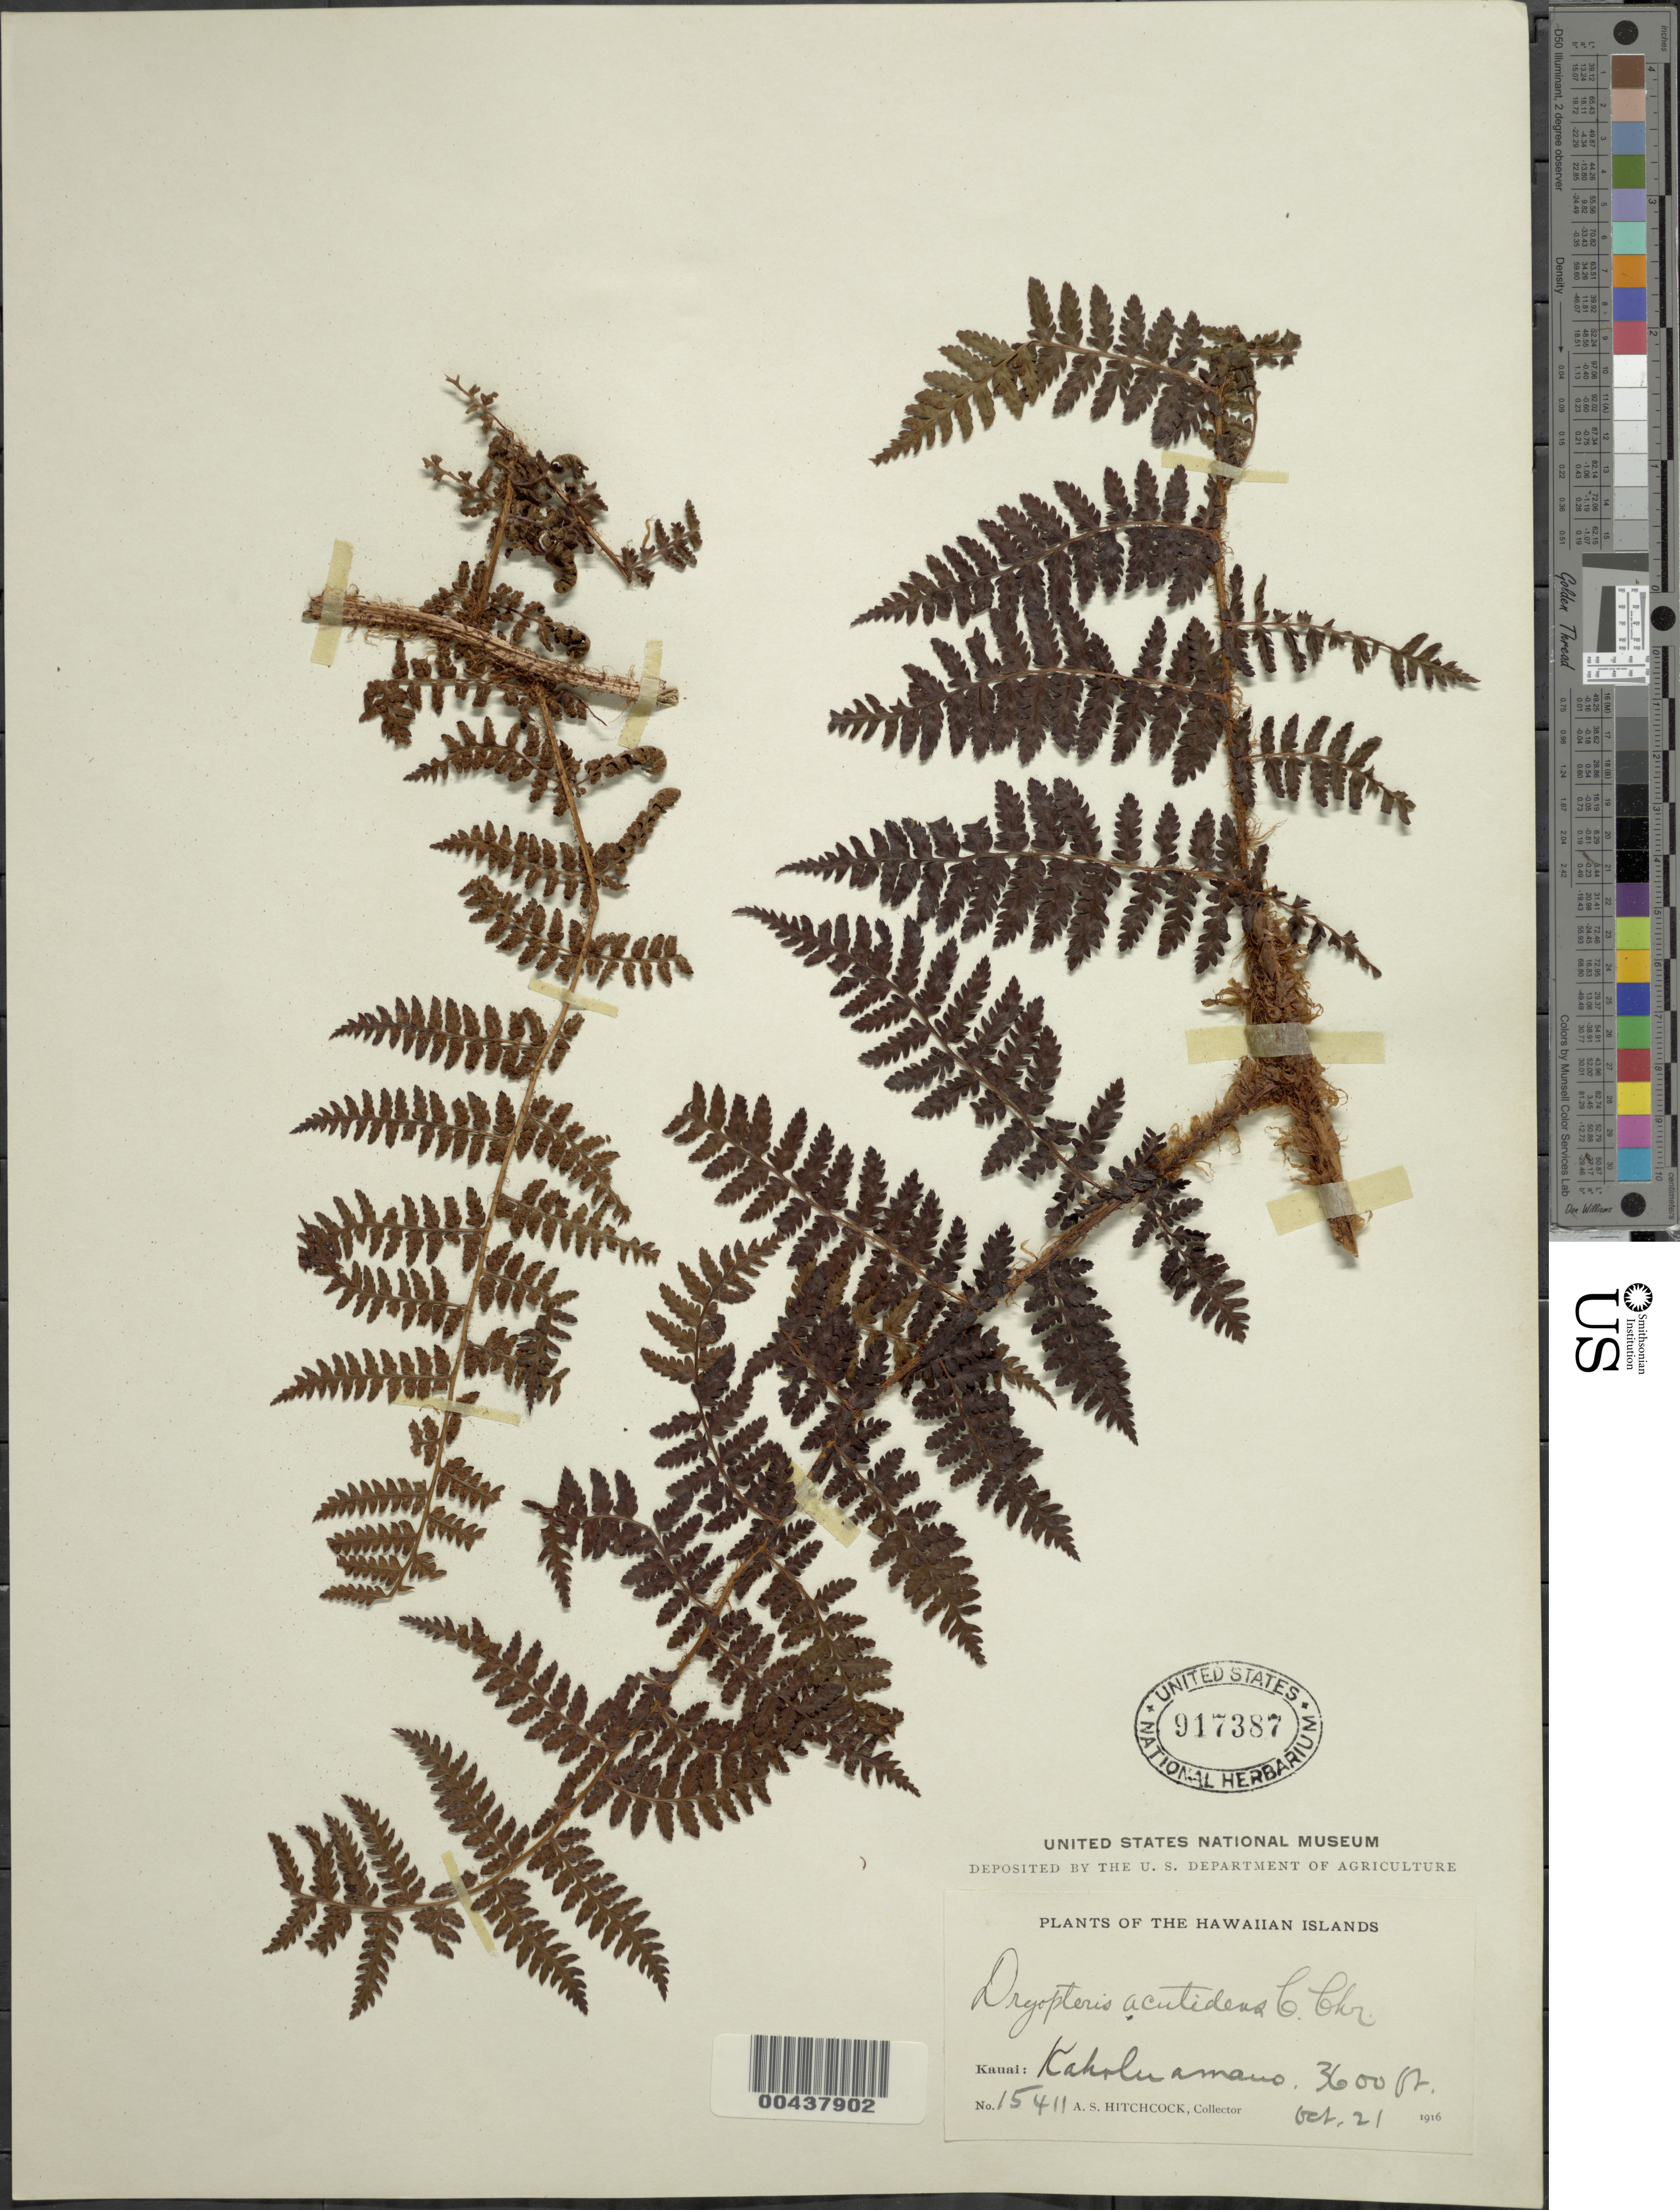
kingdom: Plantae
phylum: Tracheophyta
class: Polypodiopsida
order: Polypodiales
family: Dryopteridaceae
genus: Dryopteris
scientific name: Dryopteris sp.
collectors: A. S. Hitchcock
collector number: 15411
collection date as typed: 21 Oct 1916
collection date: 1916-10-21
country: United States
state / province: Hawaii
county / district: Kauai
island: Kaua'i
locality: Kaholuamano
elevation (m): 1097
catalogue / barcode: US 917387